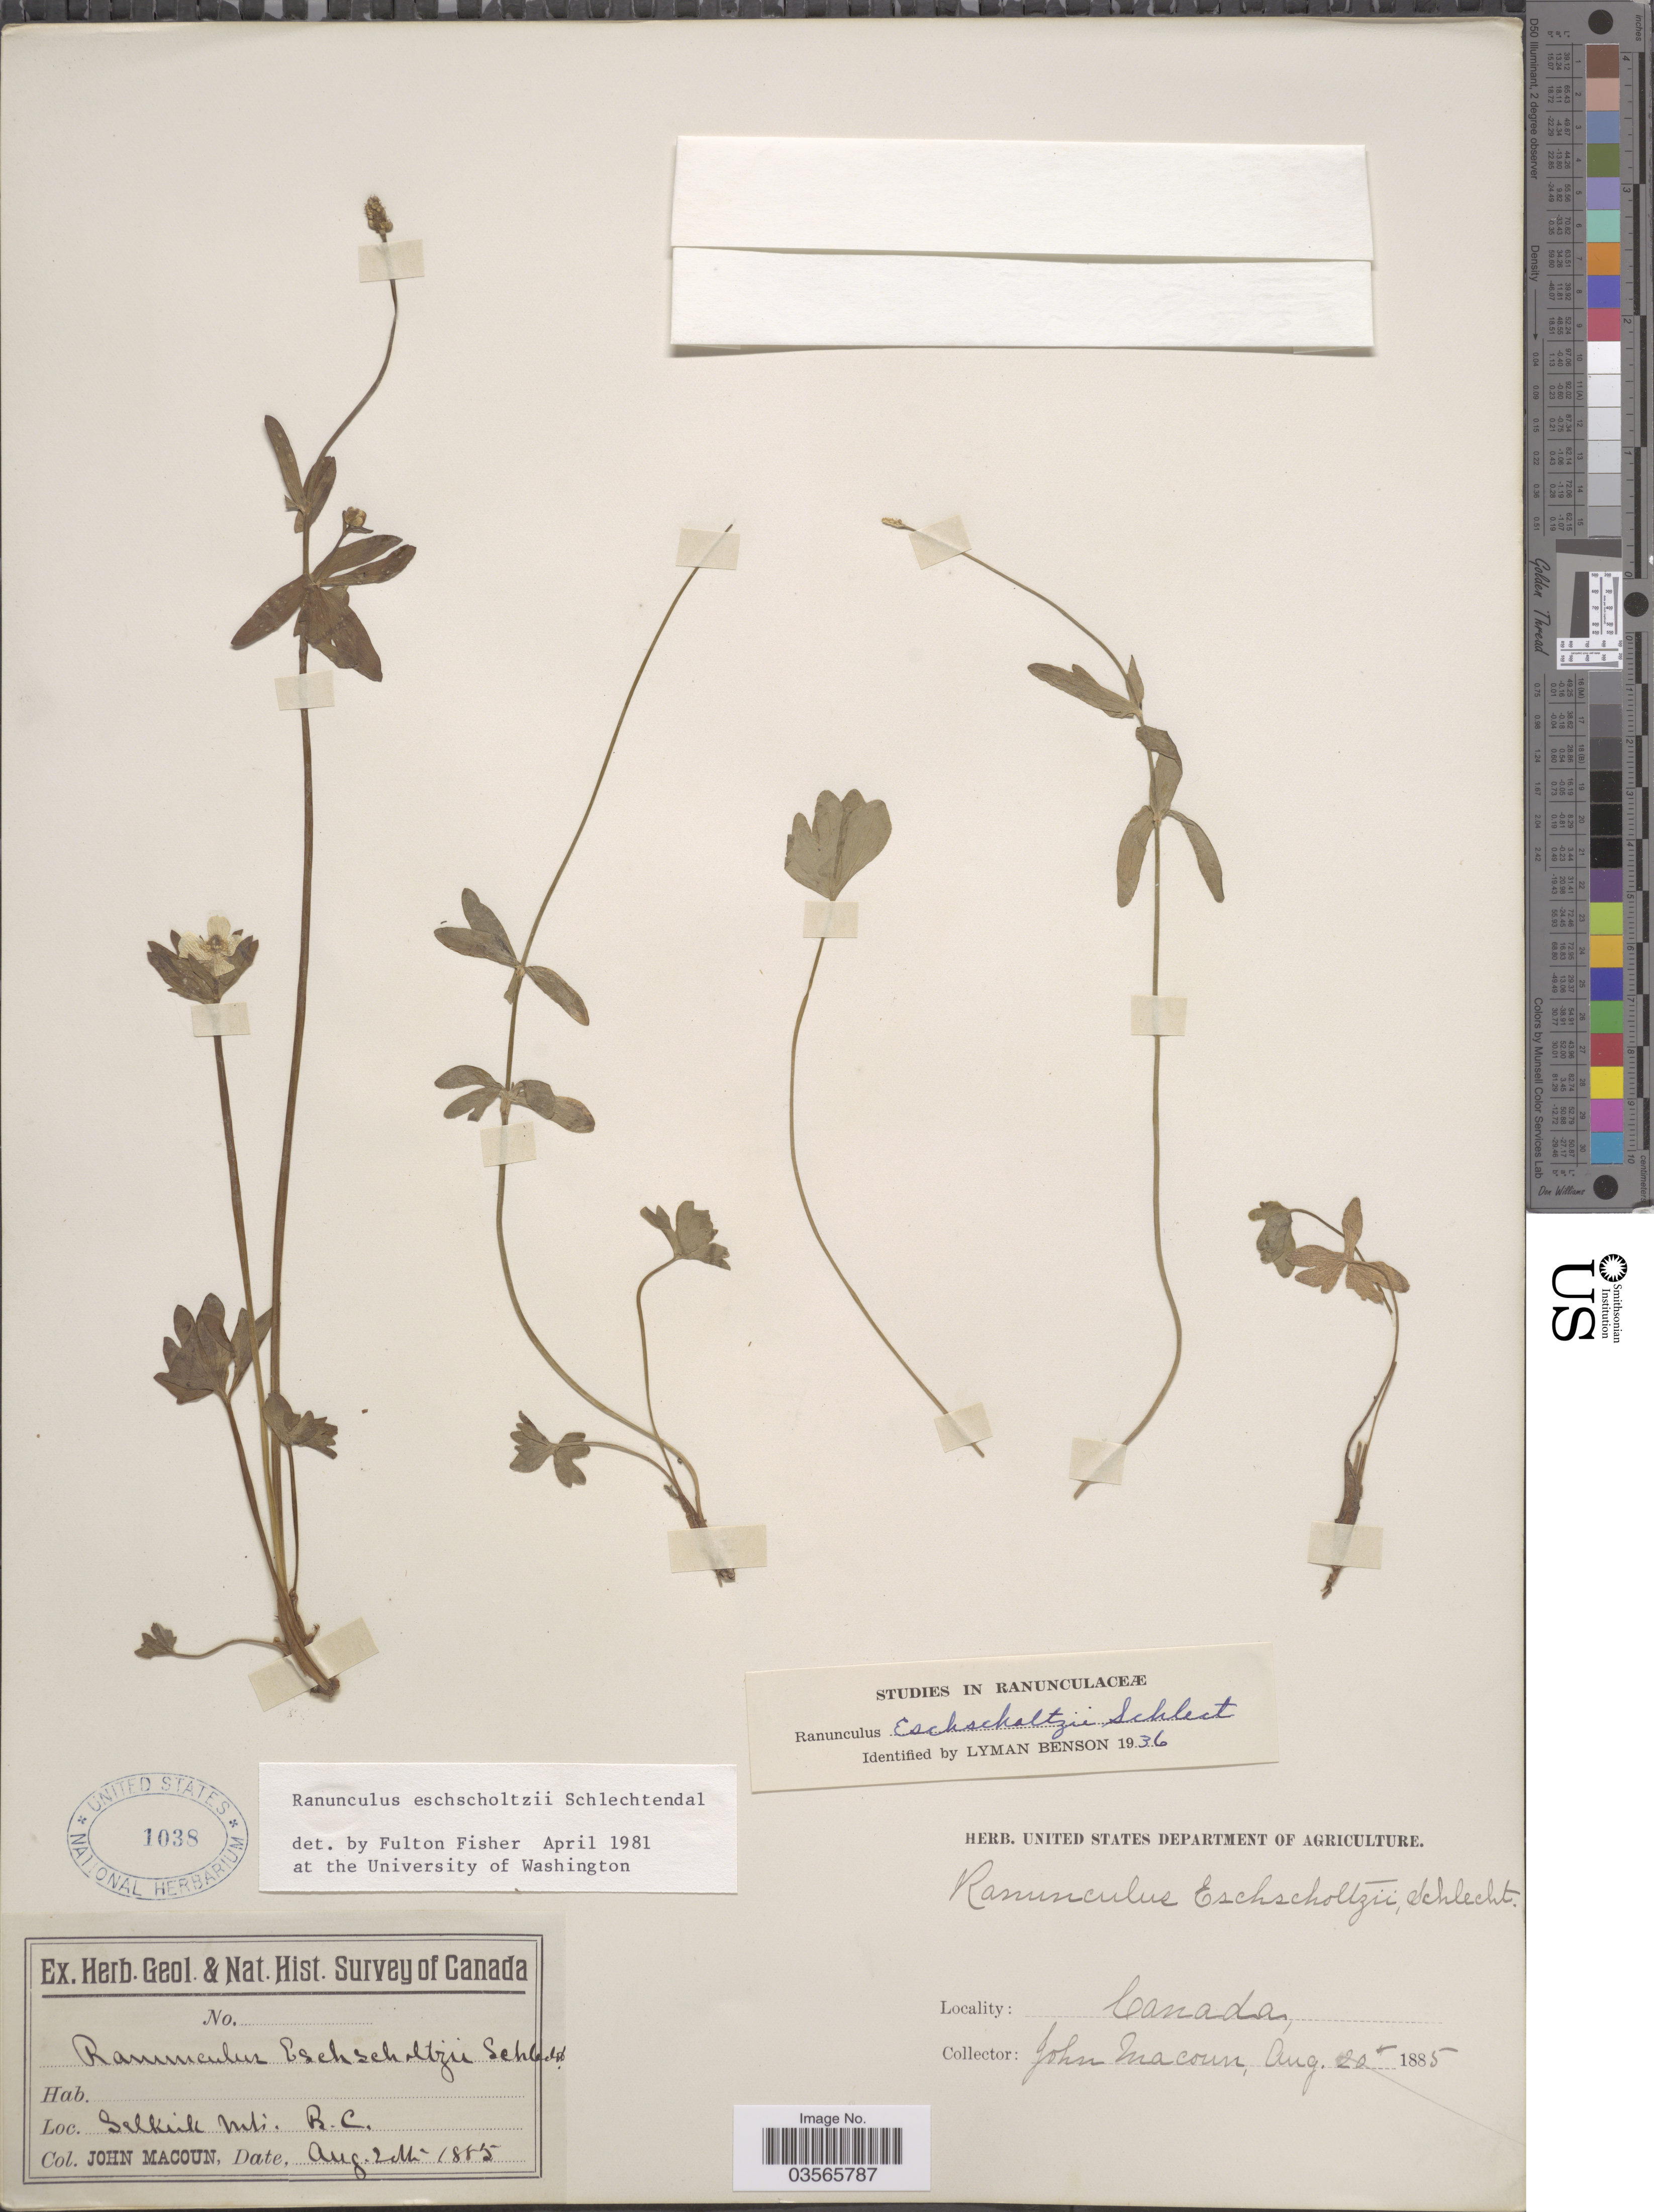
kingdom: Plantae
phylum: Tracheophyta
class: Magnoliopsida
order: Ranunculales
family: Ranunculaceae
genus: Ranunculus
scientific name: Ranunculus eschscholtzii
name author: Schltdl.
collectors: J. Macoun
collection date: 1885-08-25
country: Canada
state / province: British Columbia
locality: Selkirk Mts.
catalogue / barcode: US 1038